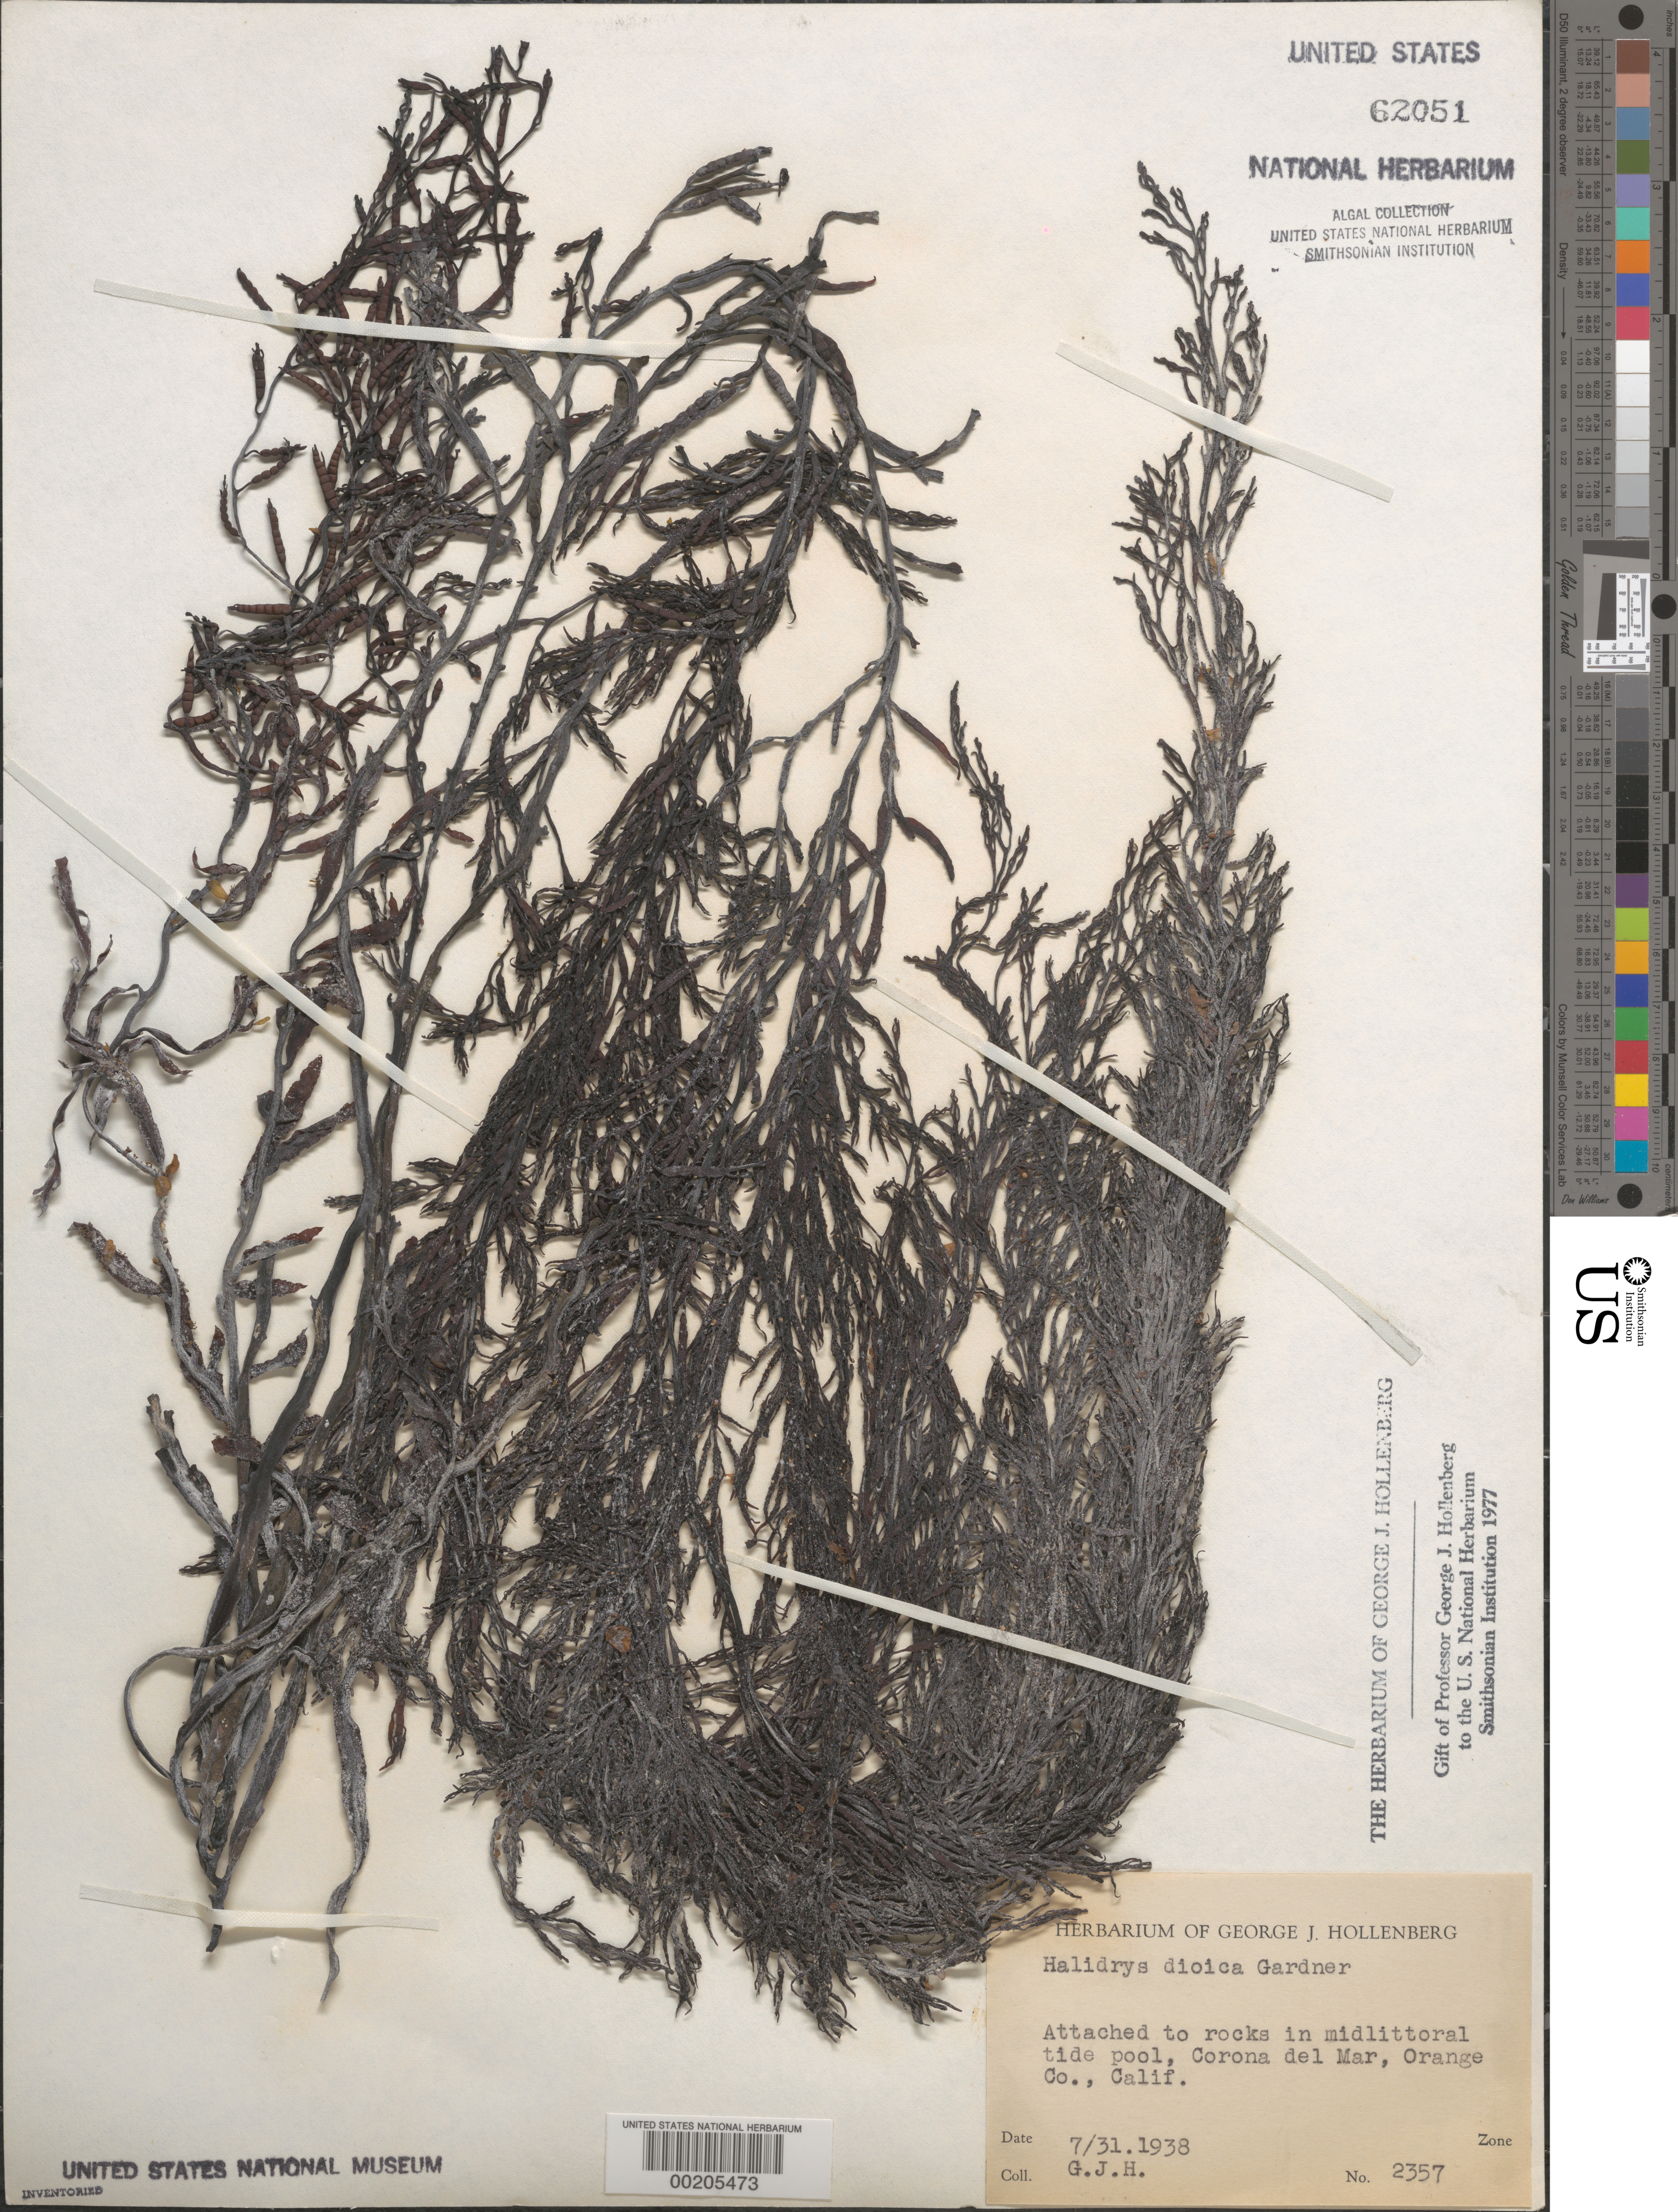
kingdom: Chromista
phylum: Ochrophyta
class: Phaeophyceae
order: Fucales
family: Sargassaceae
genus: Halidrys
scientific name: Halidrys dioica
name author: N.L. Gardner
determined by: Hollenberg, George J.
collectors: G. Hollenberg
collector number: GJH 2357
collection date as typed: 31 Jul 1938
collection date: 1938-07-31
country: United States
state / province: California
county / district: Orange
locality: Corona del Mar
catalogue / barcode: US 62051